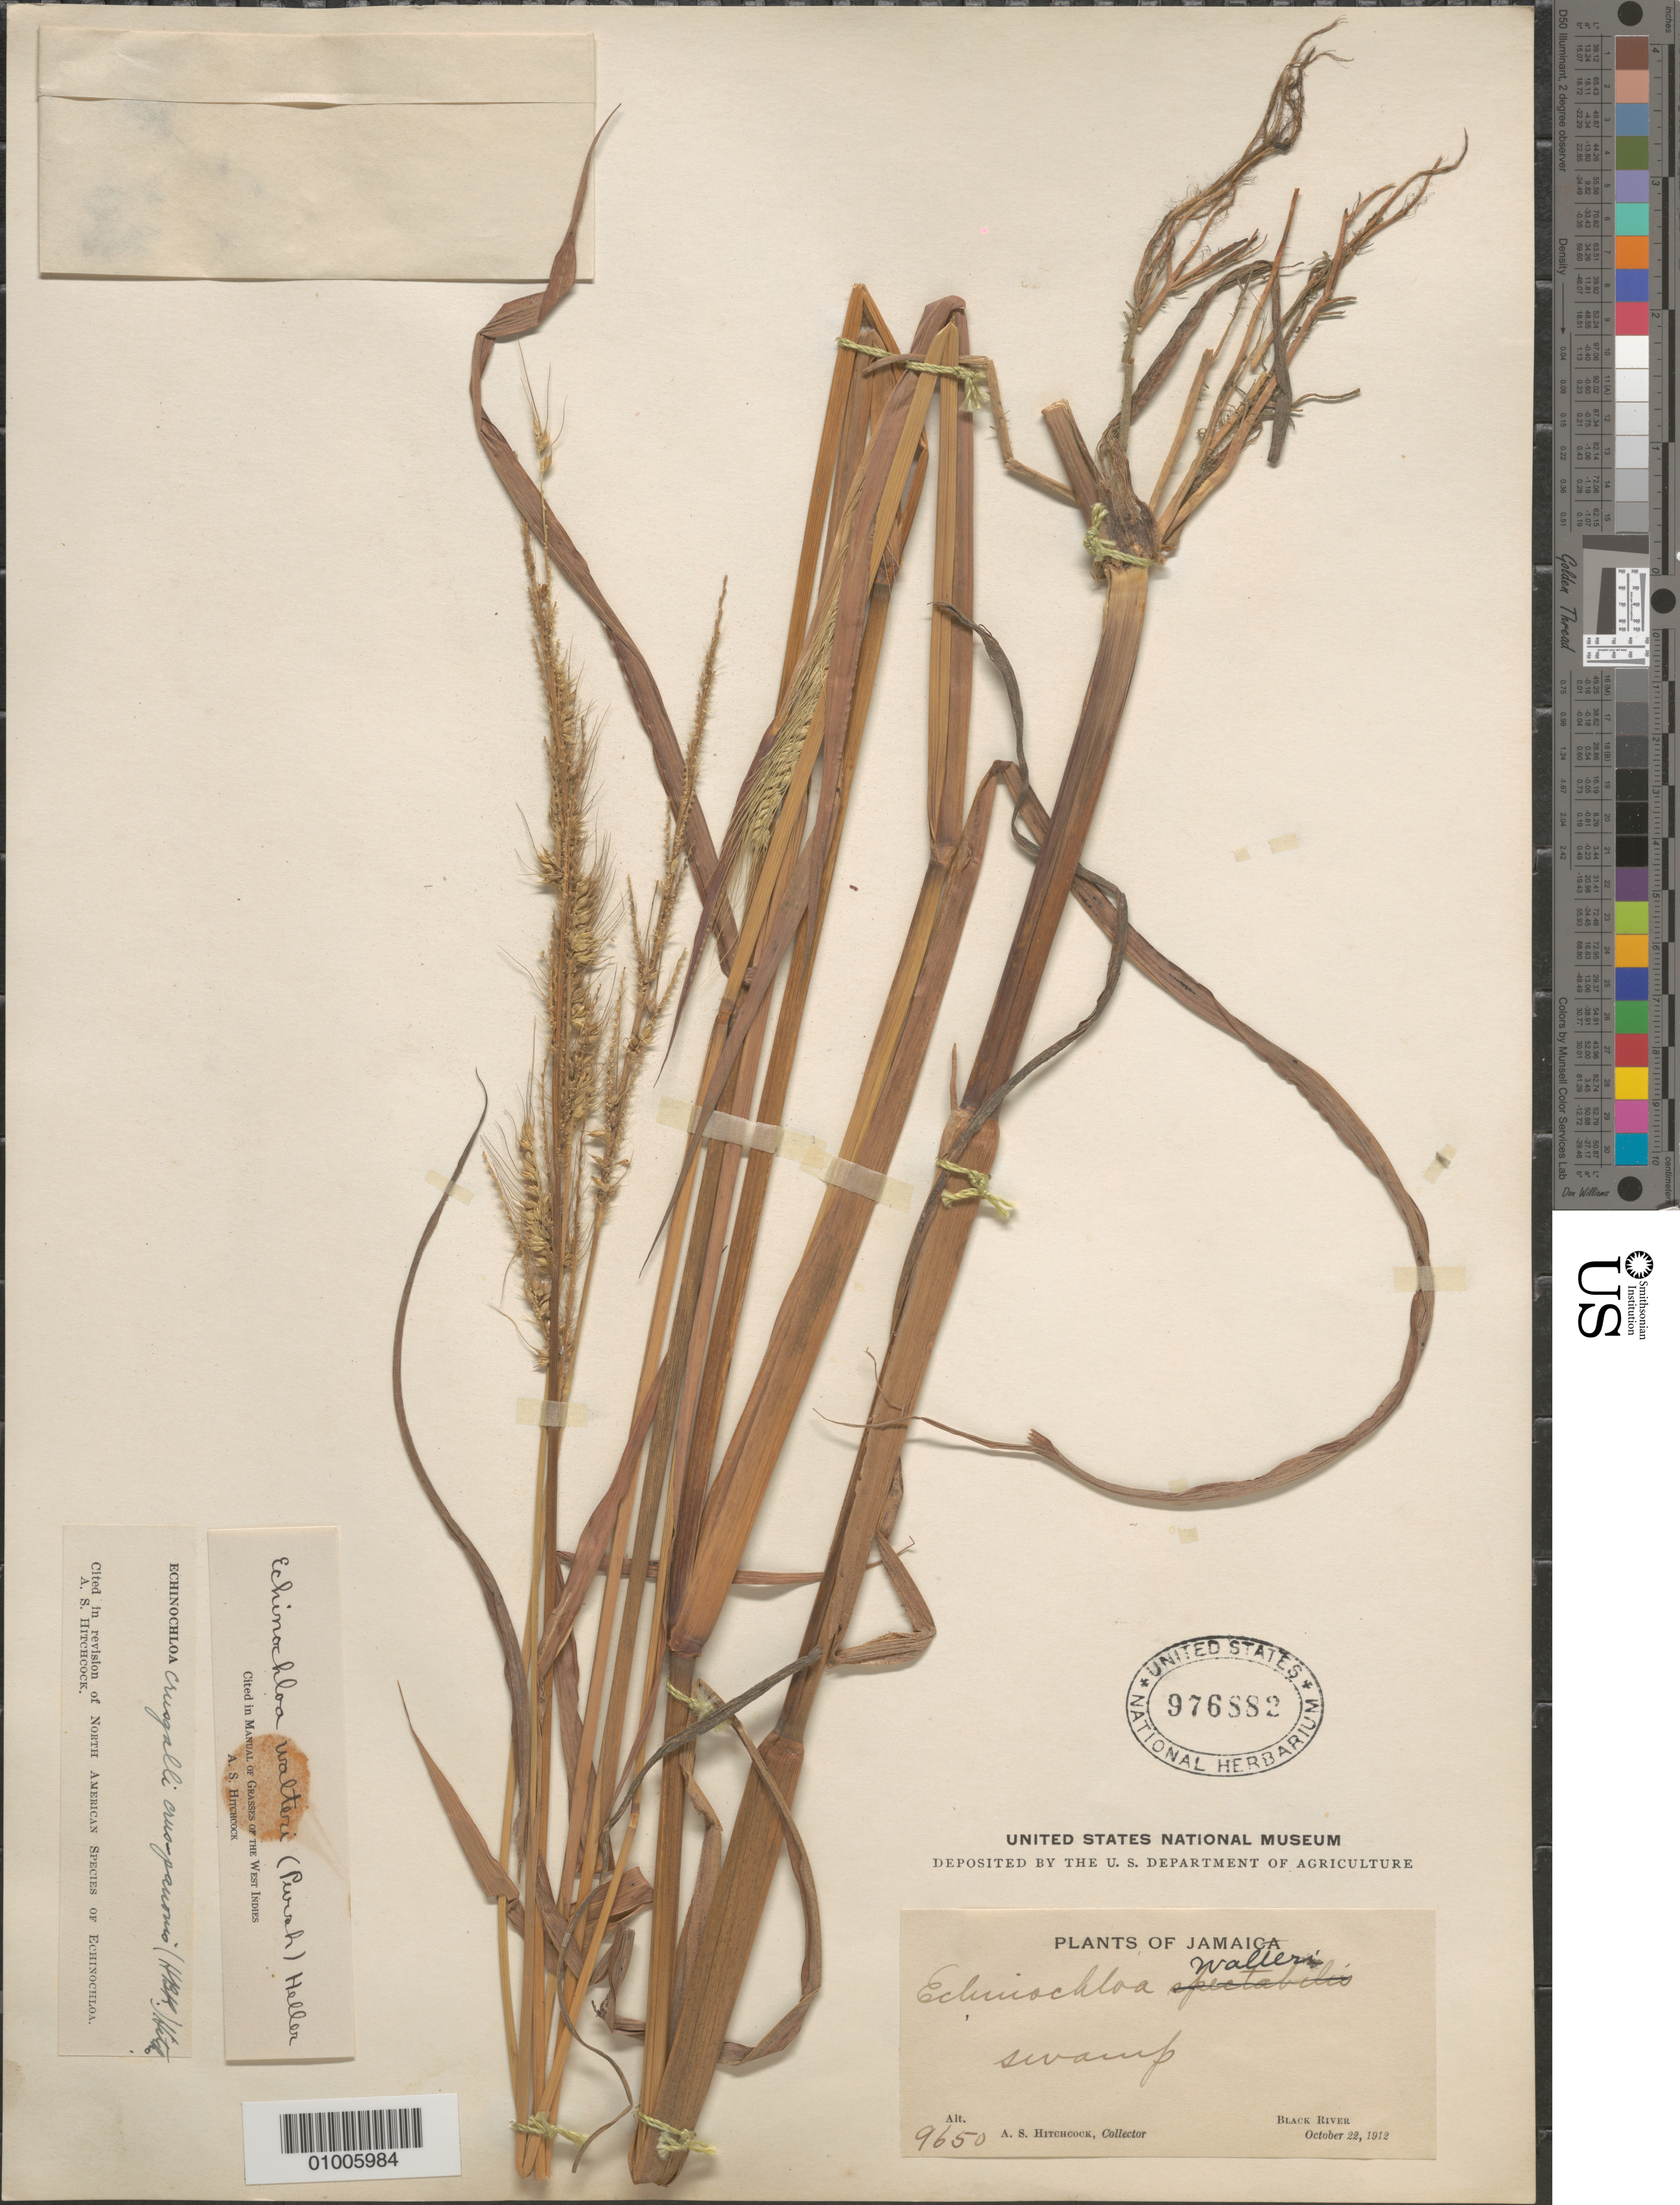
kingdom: Plantae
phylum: Tracheophyta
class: Liliopsida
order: Poales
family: Poaceae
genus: Echinochloa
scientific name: Echinochloa walteri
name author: (Pursh) A. Heller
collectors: A. S. Hitchcock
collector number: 9650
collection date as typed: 22 Oct 1912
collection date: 1912-10-22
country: Jamaica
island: Jamaica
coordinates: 0 N, 0 E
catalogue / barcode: US 976882